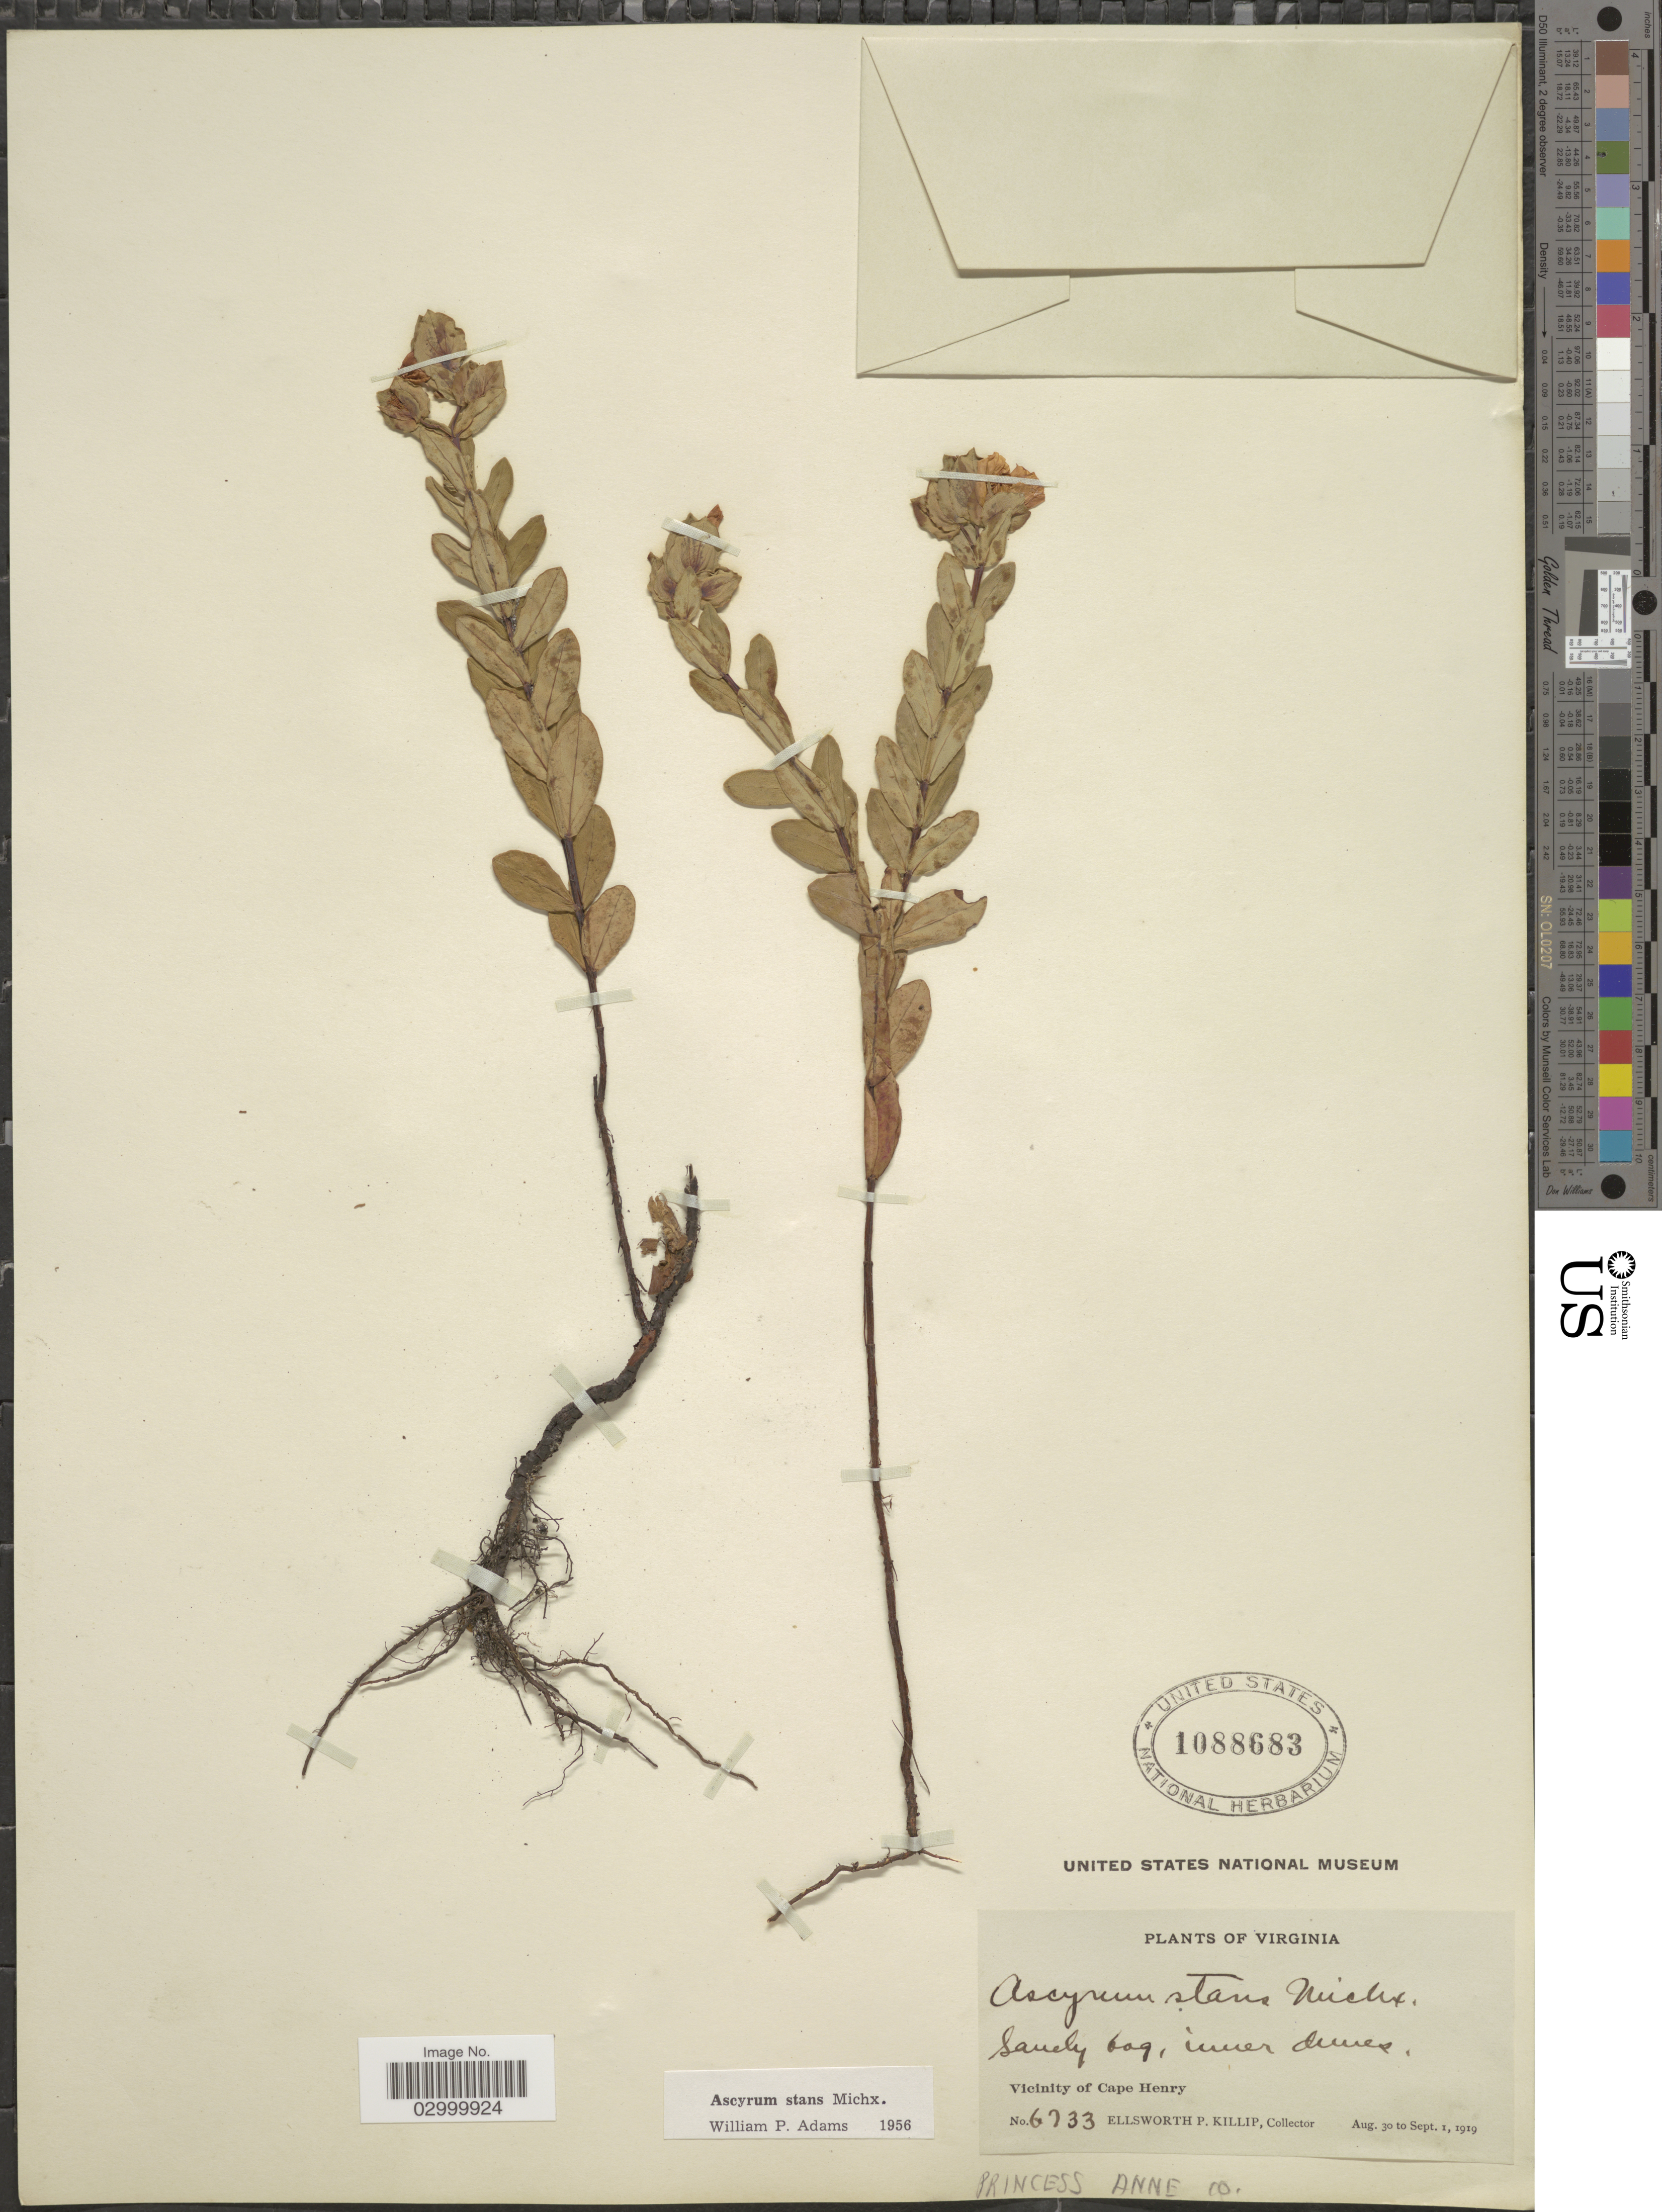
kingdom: Plantae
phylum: Tracheophyta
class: Magnoliopsida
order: Malpighiales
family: Hypericaceae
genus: Hypericum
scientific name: Hypericum crux-andreae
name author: (L.) Crantz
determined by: Strong, Mark T., (BOT), Smithsonian Institution - National Museum of Natural History (UNITED STATES)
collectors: E. P. Killip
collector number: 6733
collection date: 1919-08-30/1919-09-01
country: United States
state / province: Virginia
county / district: City of Virginia Beach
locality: Vicinity of Cape Henry. Princess Anne Co.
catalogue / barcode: US 1088683